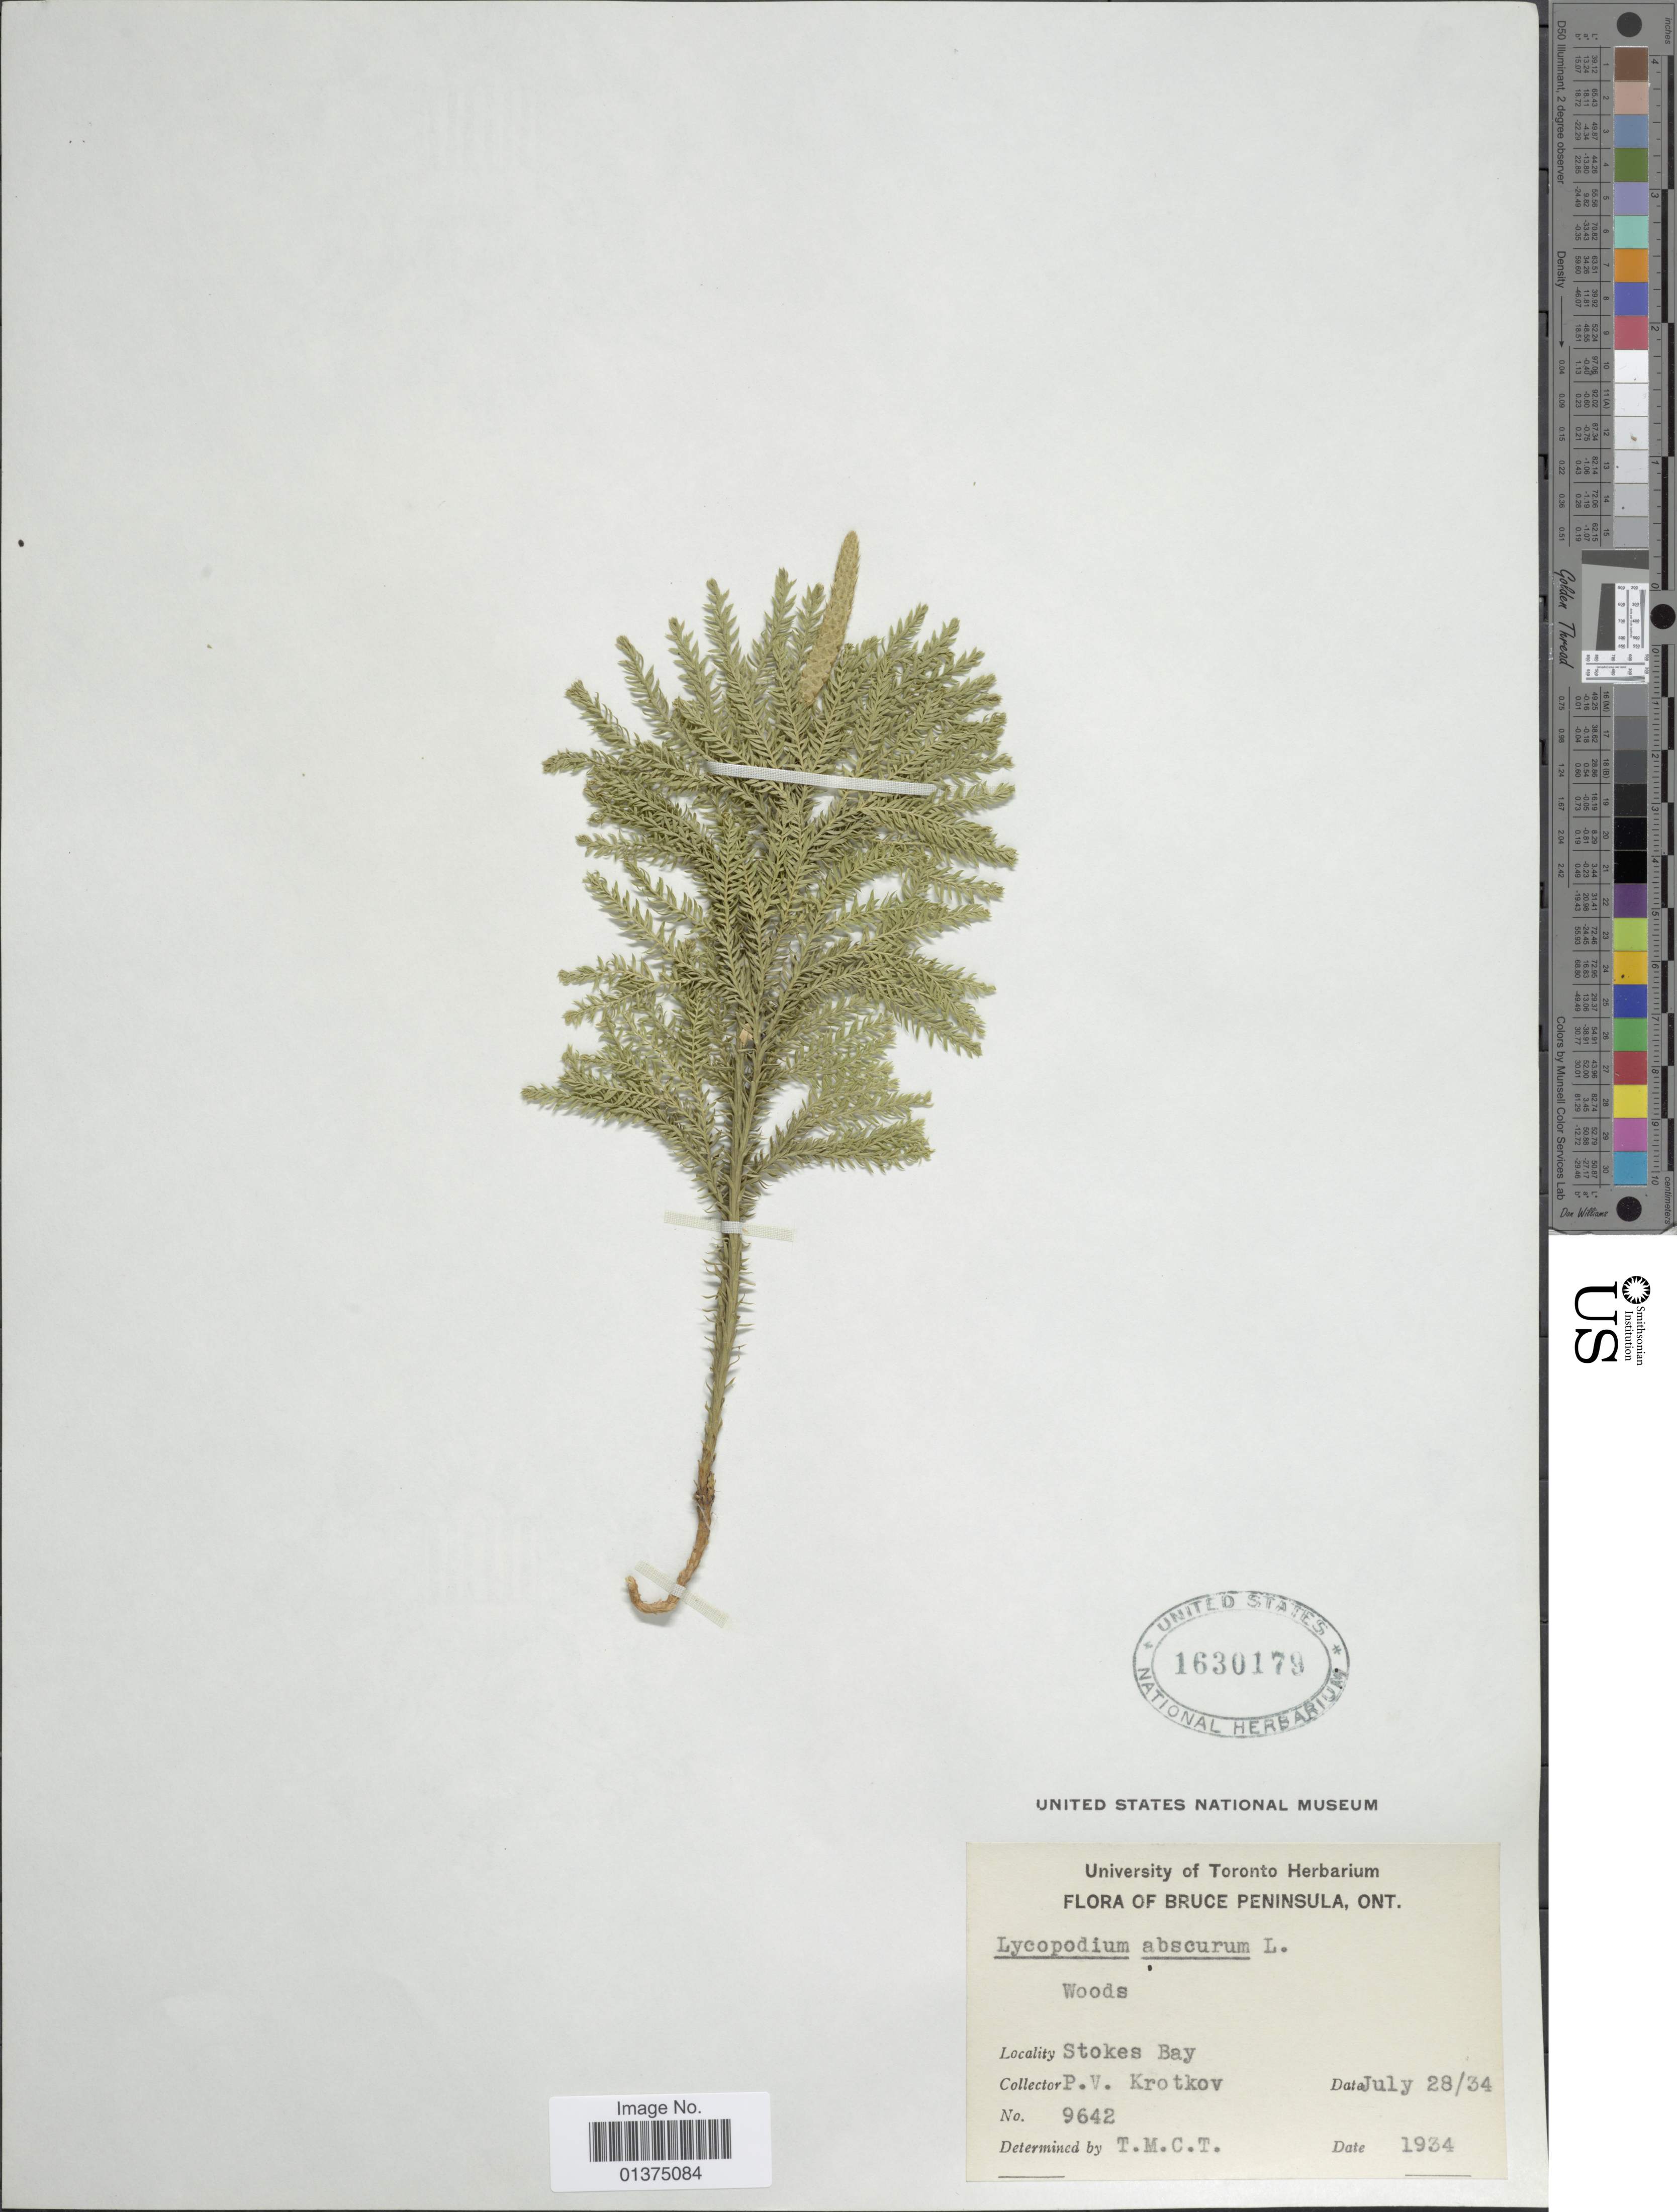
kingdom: Plantae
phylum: Tracheophyta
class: Lycopodiopsida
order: Lycopodiales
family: Lycopodiaceae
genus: Dendrolycopodium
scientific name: Dendrolycopodium dendroideum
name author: (Michx.) A. Haines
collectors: P. V. Krotkov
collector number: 9642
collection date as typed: Transcribed d/m/y: 28/7/34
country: Canada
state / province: Ontario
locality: Bruce Peninsula, Stokes bay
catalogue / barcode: US 1630179